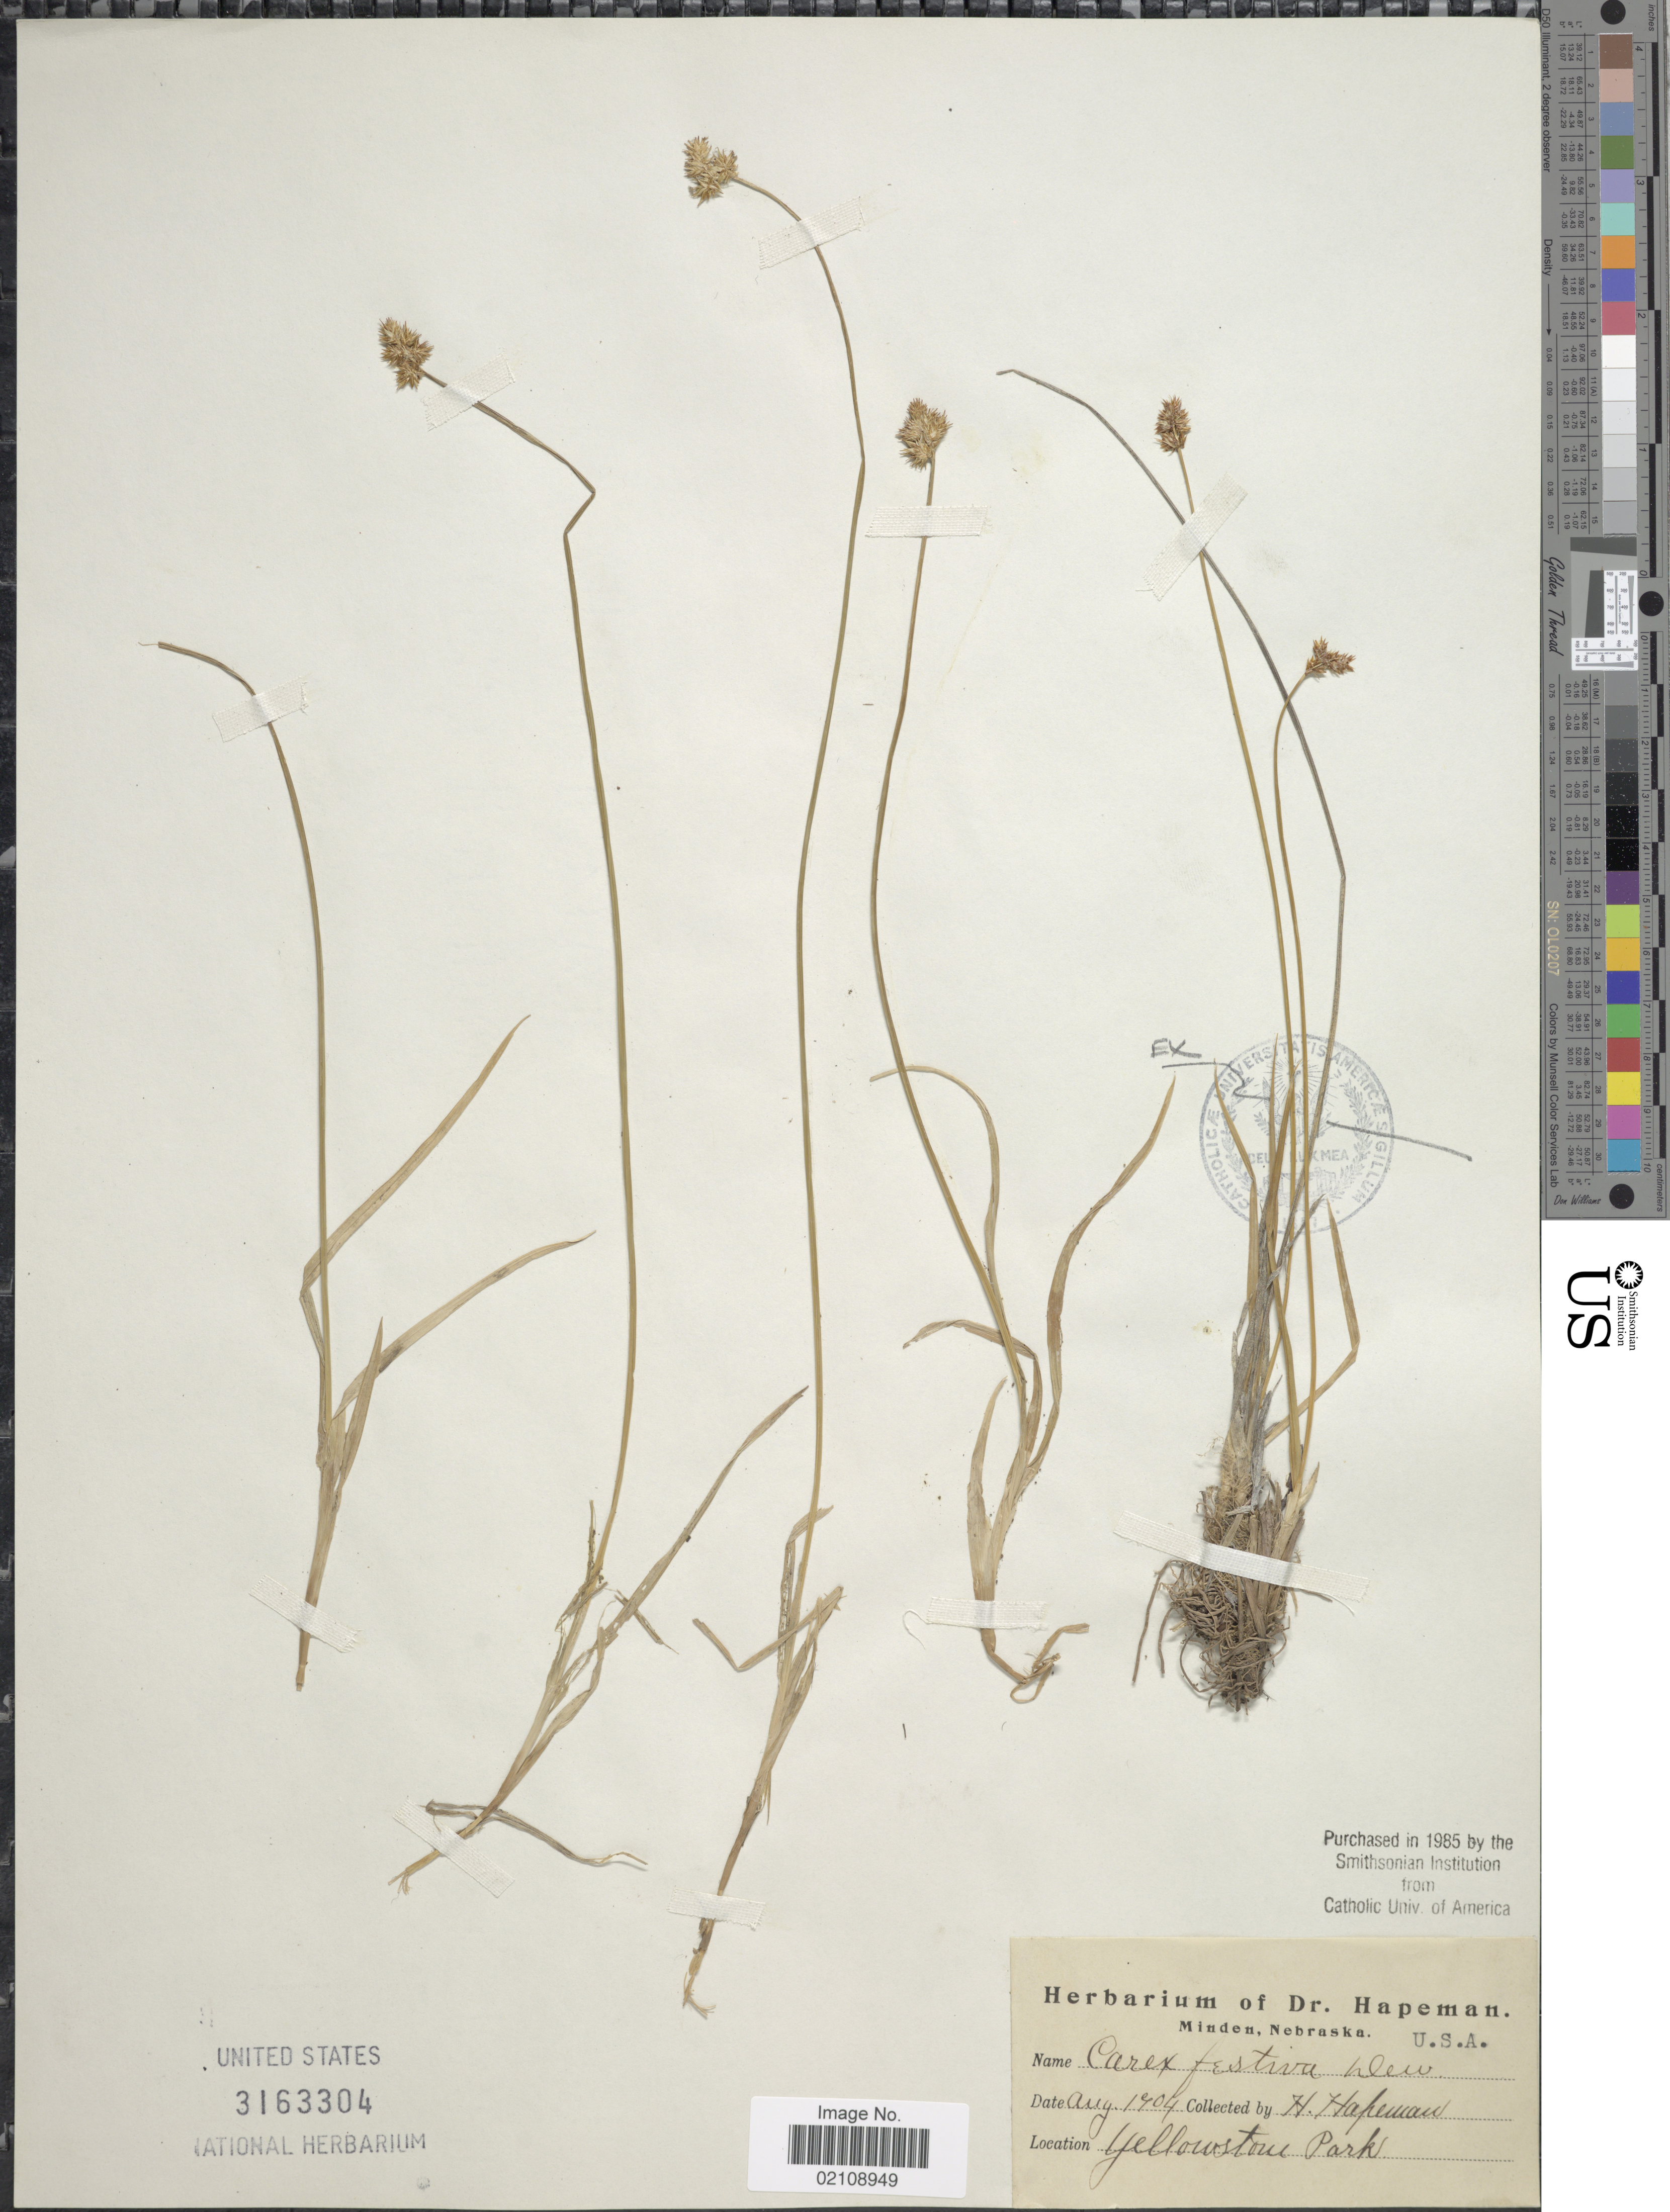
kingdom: Plantae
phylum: Tracheophyta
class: Liliopsida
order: Poales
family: Cyperaceae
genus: Carex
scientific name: Carex microptera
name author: Mack.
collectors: H. Hapeman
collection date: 1904-08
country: United States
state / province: Wyoming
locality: Yellowstone Park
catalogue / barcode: US 3163304